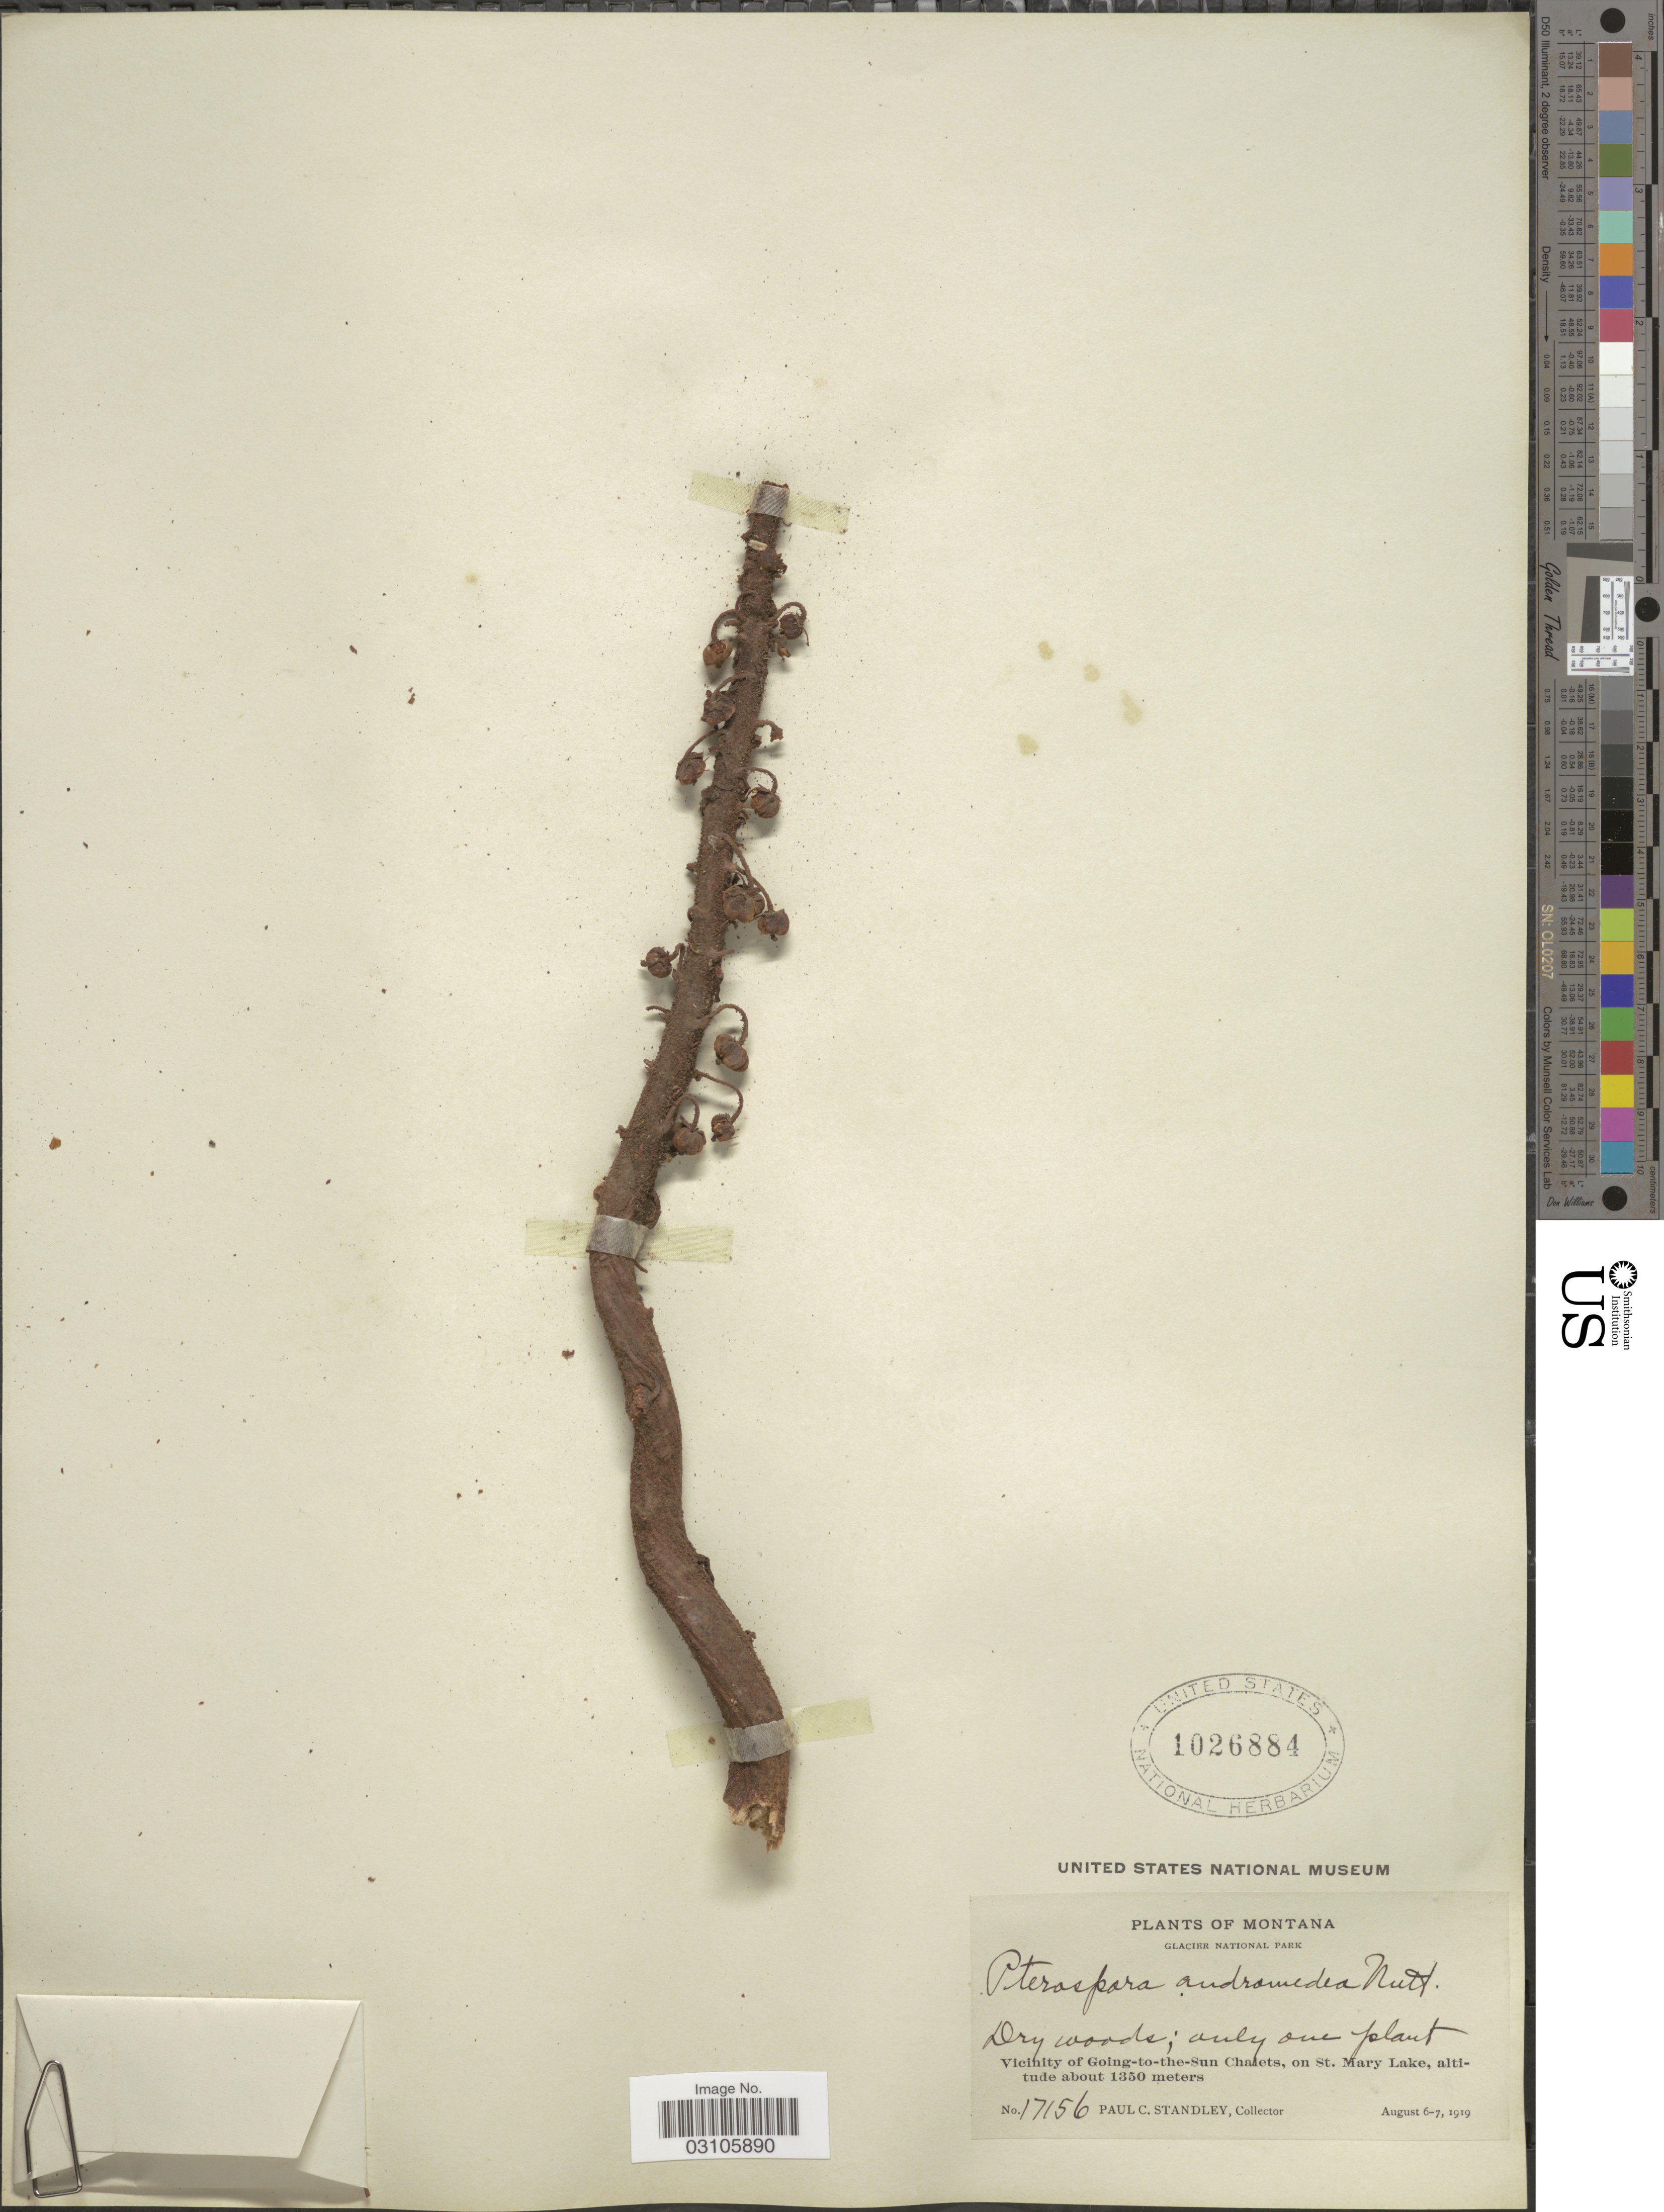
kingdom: Plantae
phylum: Tracheophyta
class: Magnoliopsida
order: Ericales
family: Ericaceae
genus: Pterospora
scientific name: Pterospora andromedea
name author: Nutt.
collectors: P. C. Standley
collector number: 17156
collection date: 1919-08-06/1919-08-07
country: United States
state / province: Montana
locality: Glacier National Park. Vicinity of Going-to-the-Sun Chalets, on St. Mary Lake.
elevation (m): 1350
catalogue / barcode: US 1026884